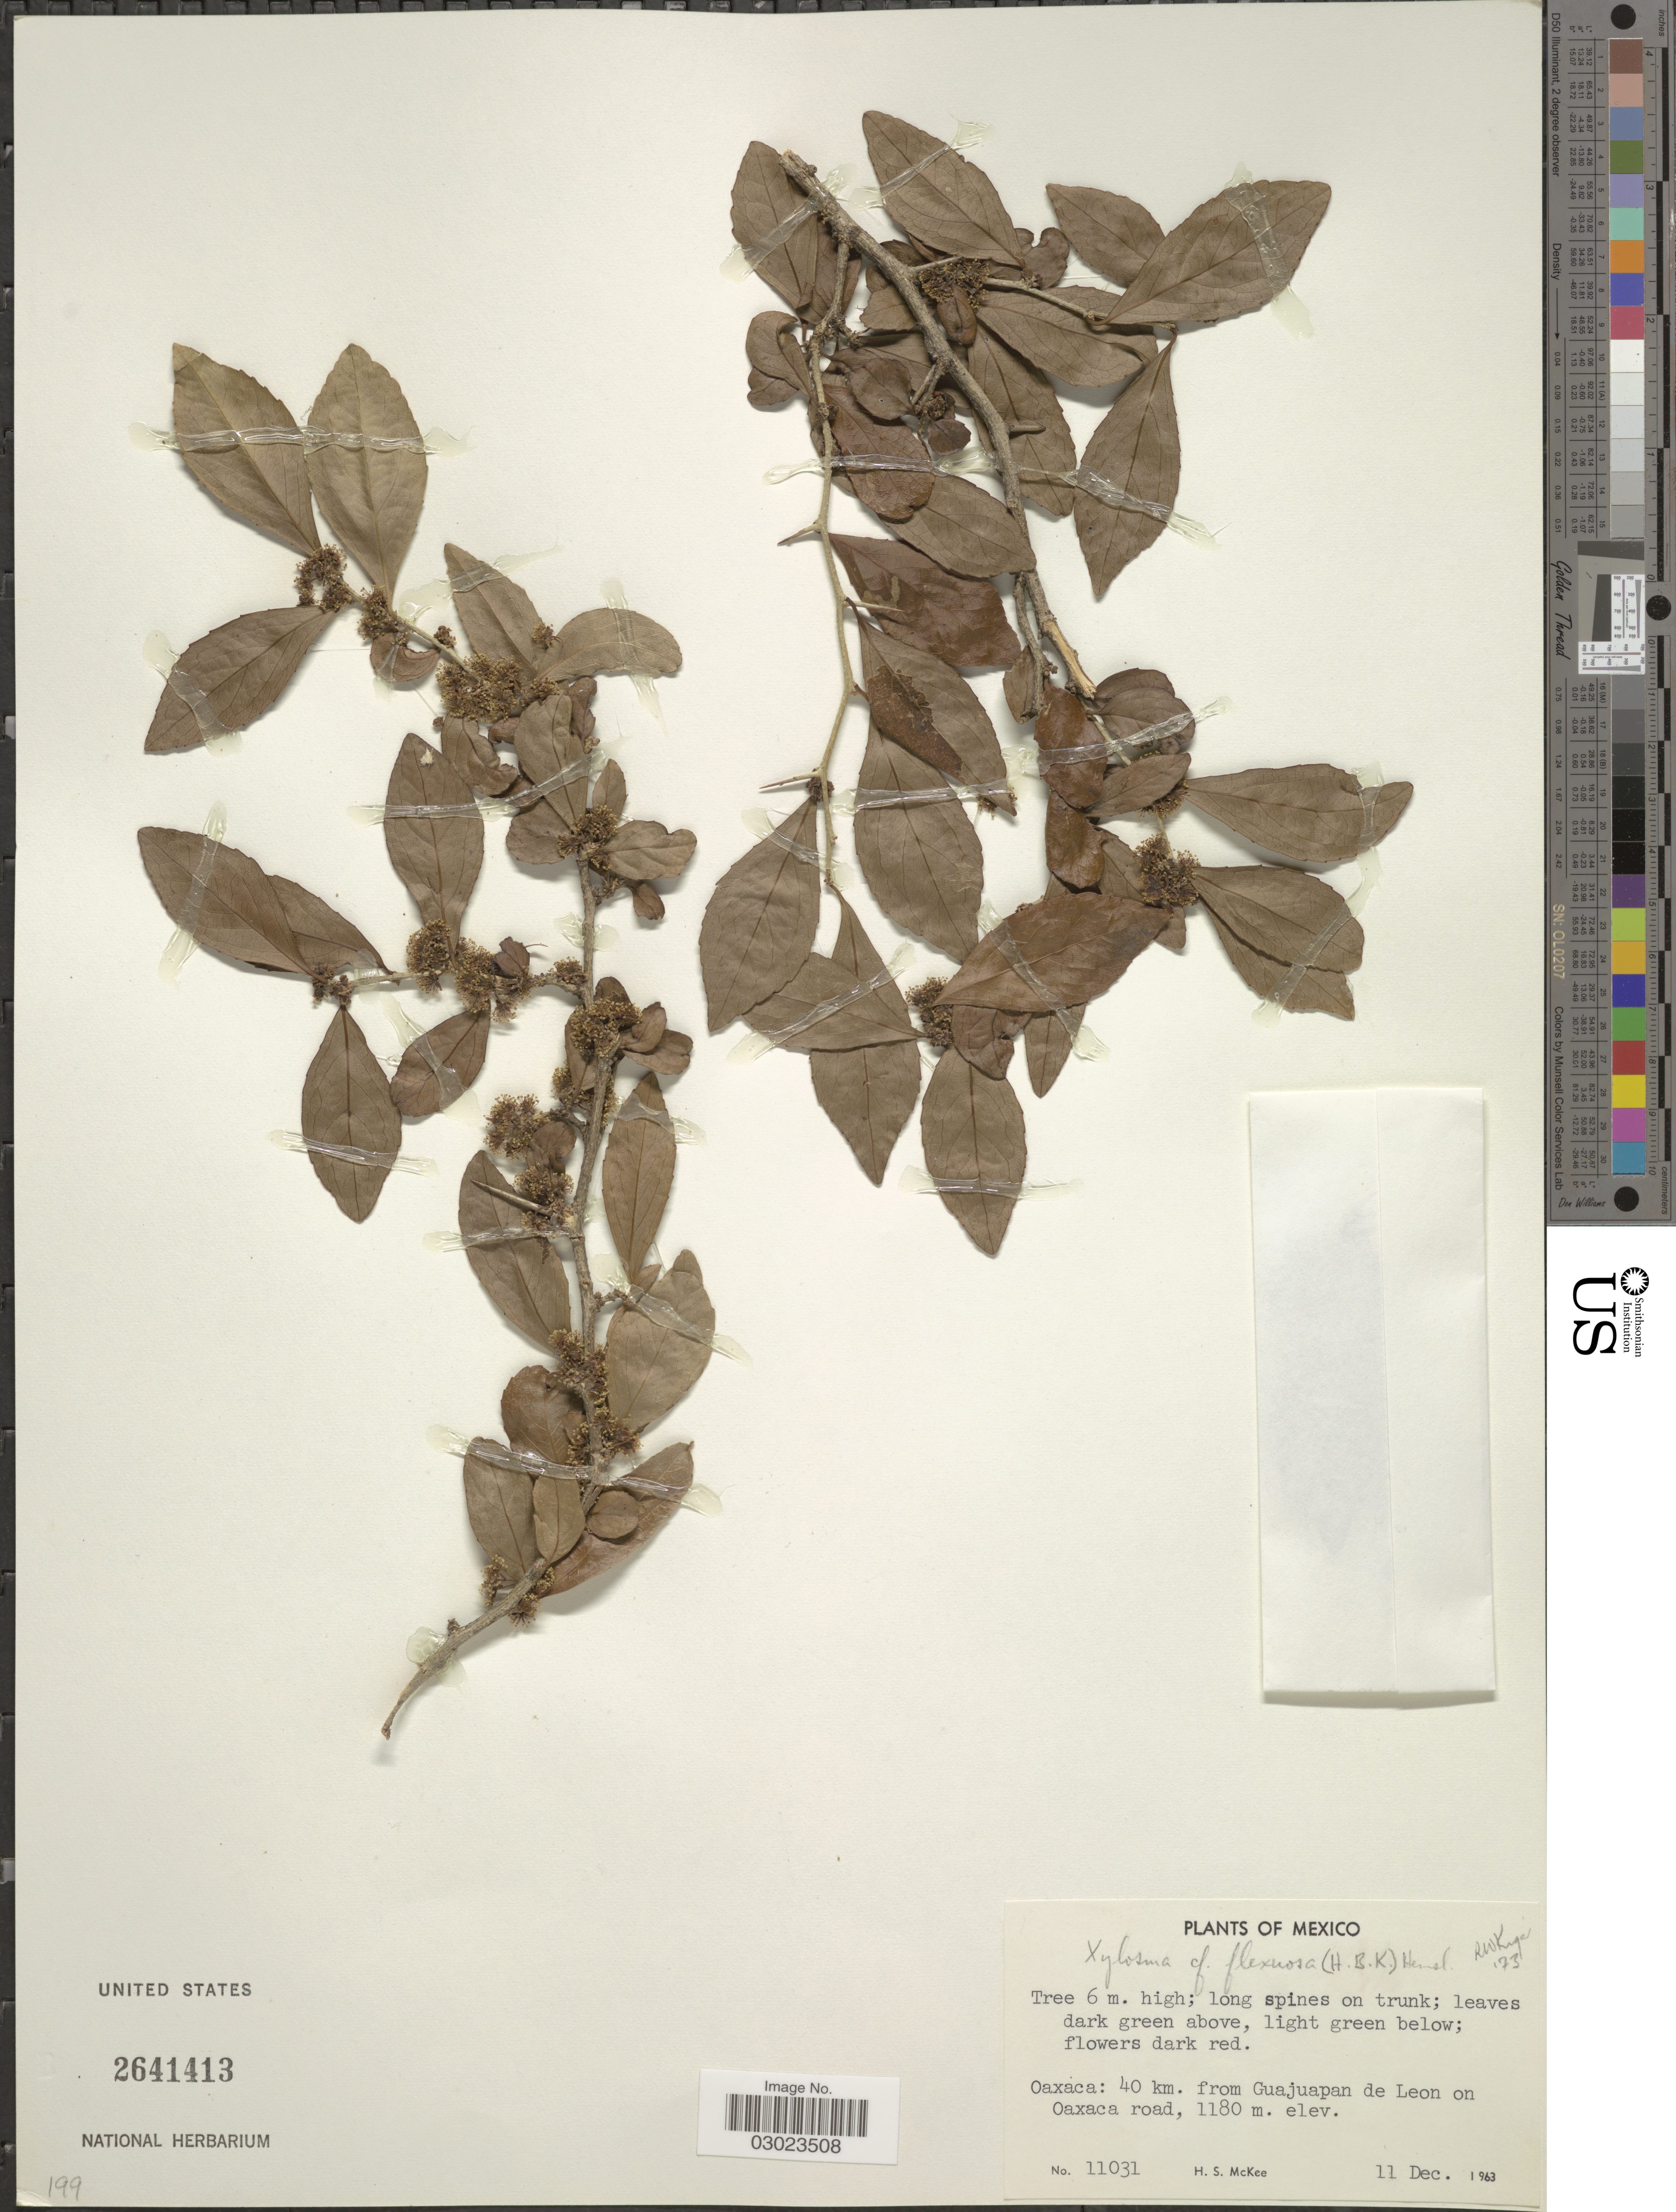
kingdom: Plantae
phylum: Tracheophyta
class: Magnoliopsida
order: Malpighiales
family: Salicaceae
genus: Xylosma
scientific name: Xylosma flexuosa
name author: (Kunth) Hemsl.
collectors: H. S. McKee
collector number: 11031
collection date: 1963-12-11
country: Mexico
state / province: Oaxaca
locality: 40 km. from Guajuapan de Leon on Oaxaca road.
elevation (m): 1180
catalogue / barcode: US 2641413